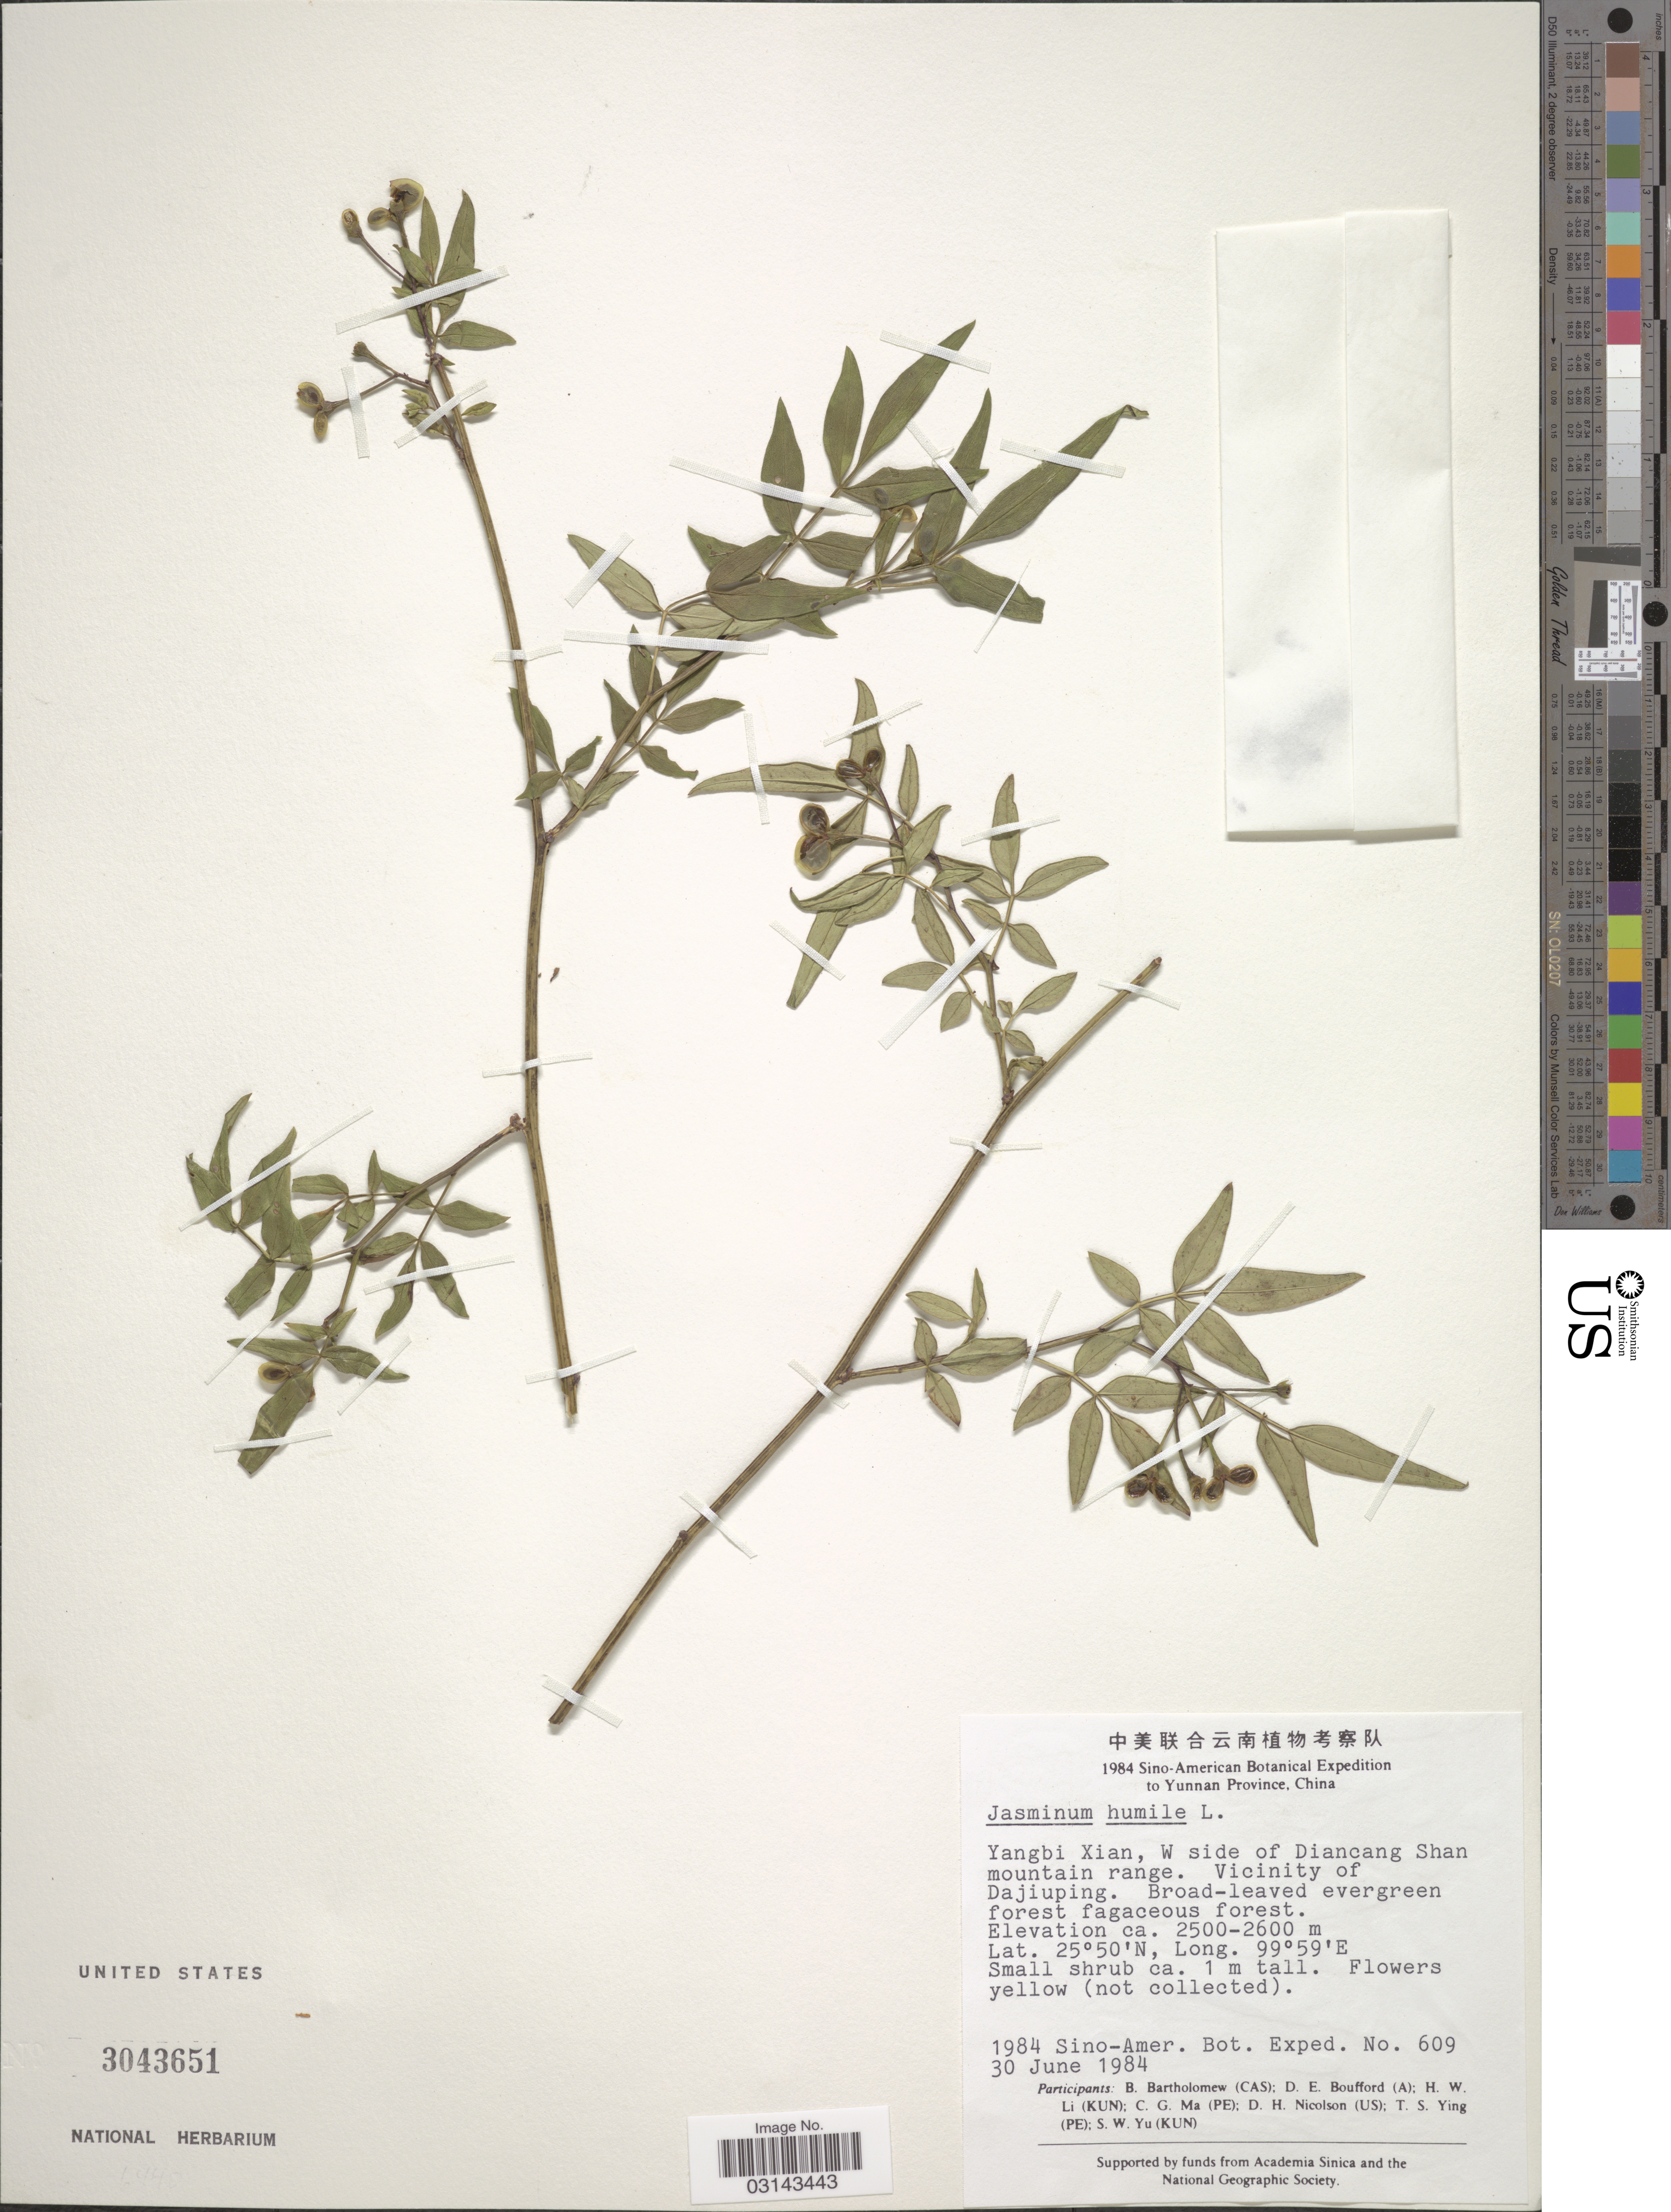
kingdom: Plantae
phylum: Tracheophyta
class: Magnoliopsida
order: Lamiales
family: Oleaceae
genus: Jasminum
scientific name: Jasminum humile var. humile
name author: L.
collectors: Sino-Amer. Bot. Exped. 1984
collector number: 609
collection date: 1984-06-30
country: China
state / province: Yunnan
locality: Yangbi Xian, W side of Diancang Shan mountain range. Vicinity of Dajiuping.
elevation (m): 2500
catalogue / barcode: US 3043651